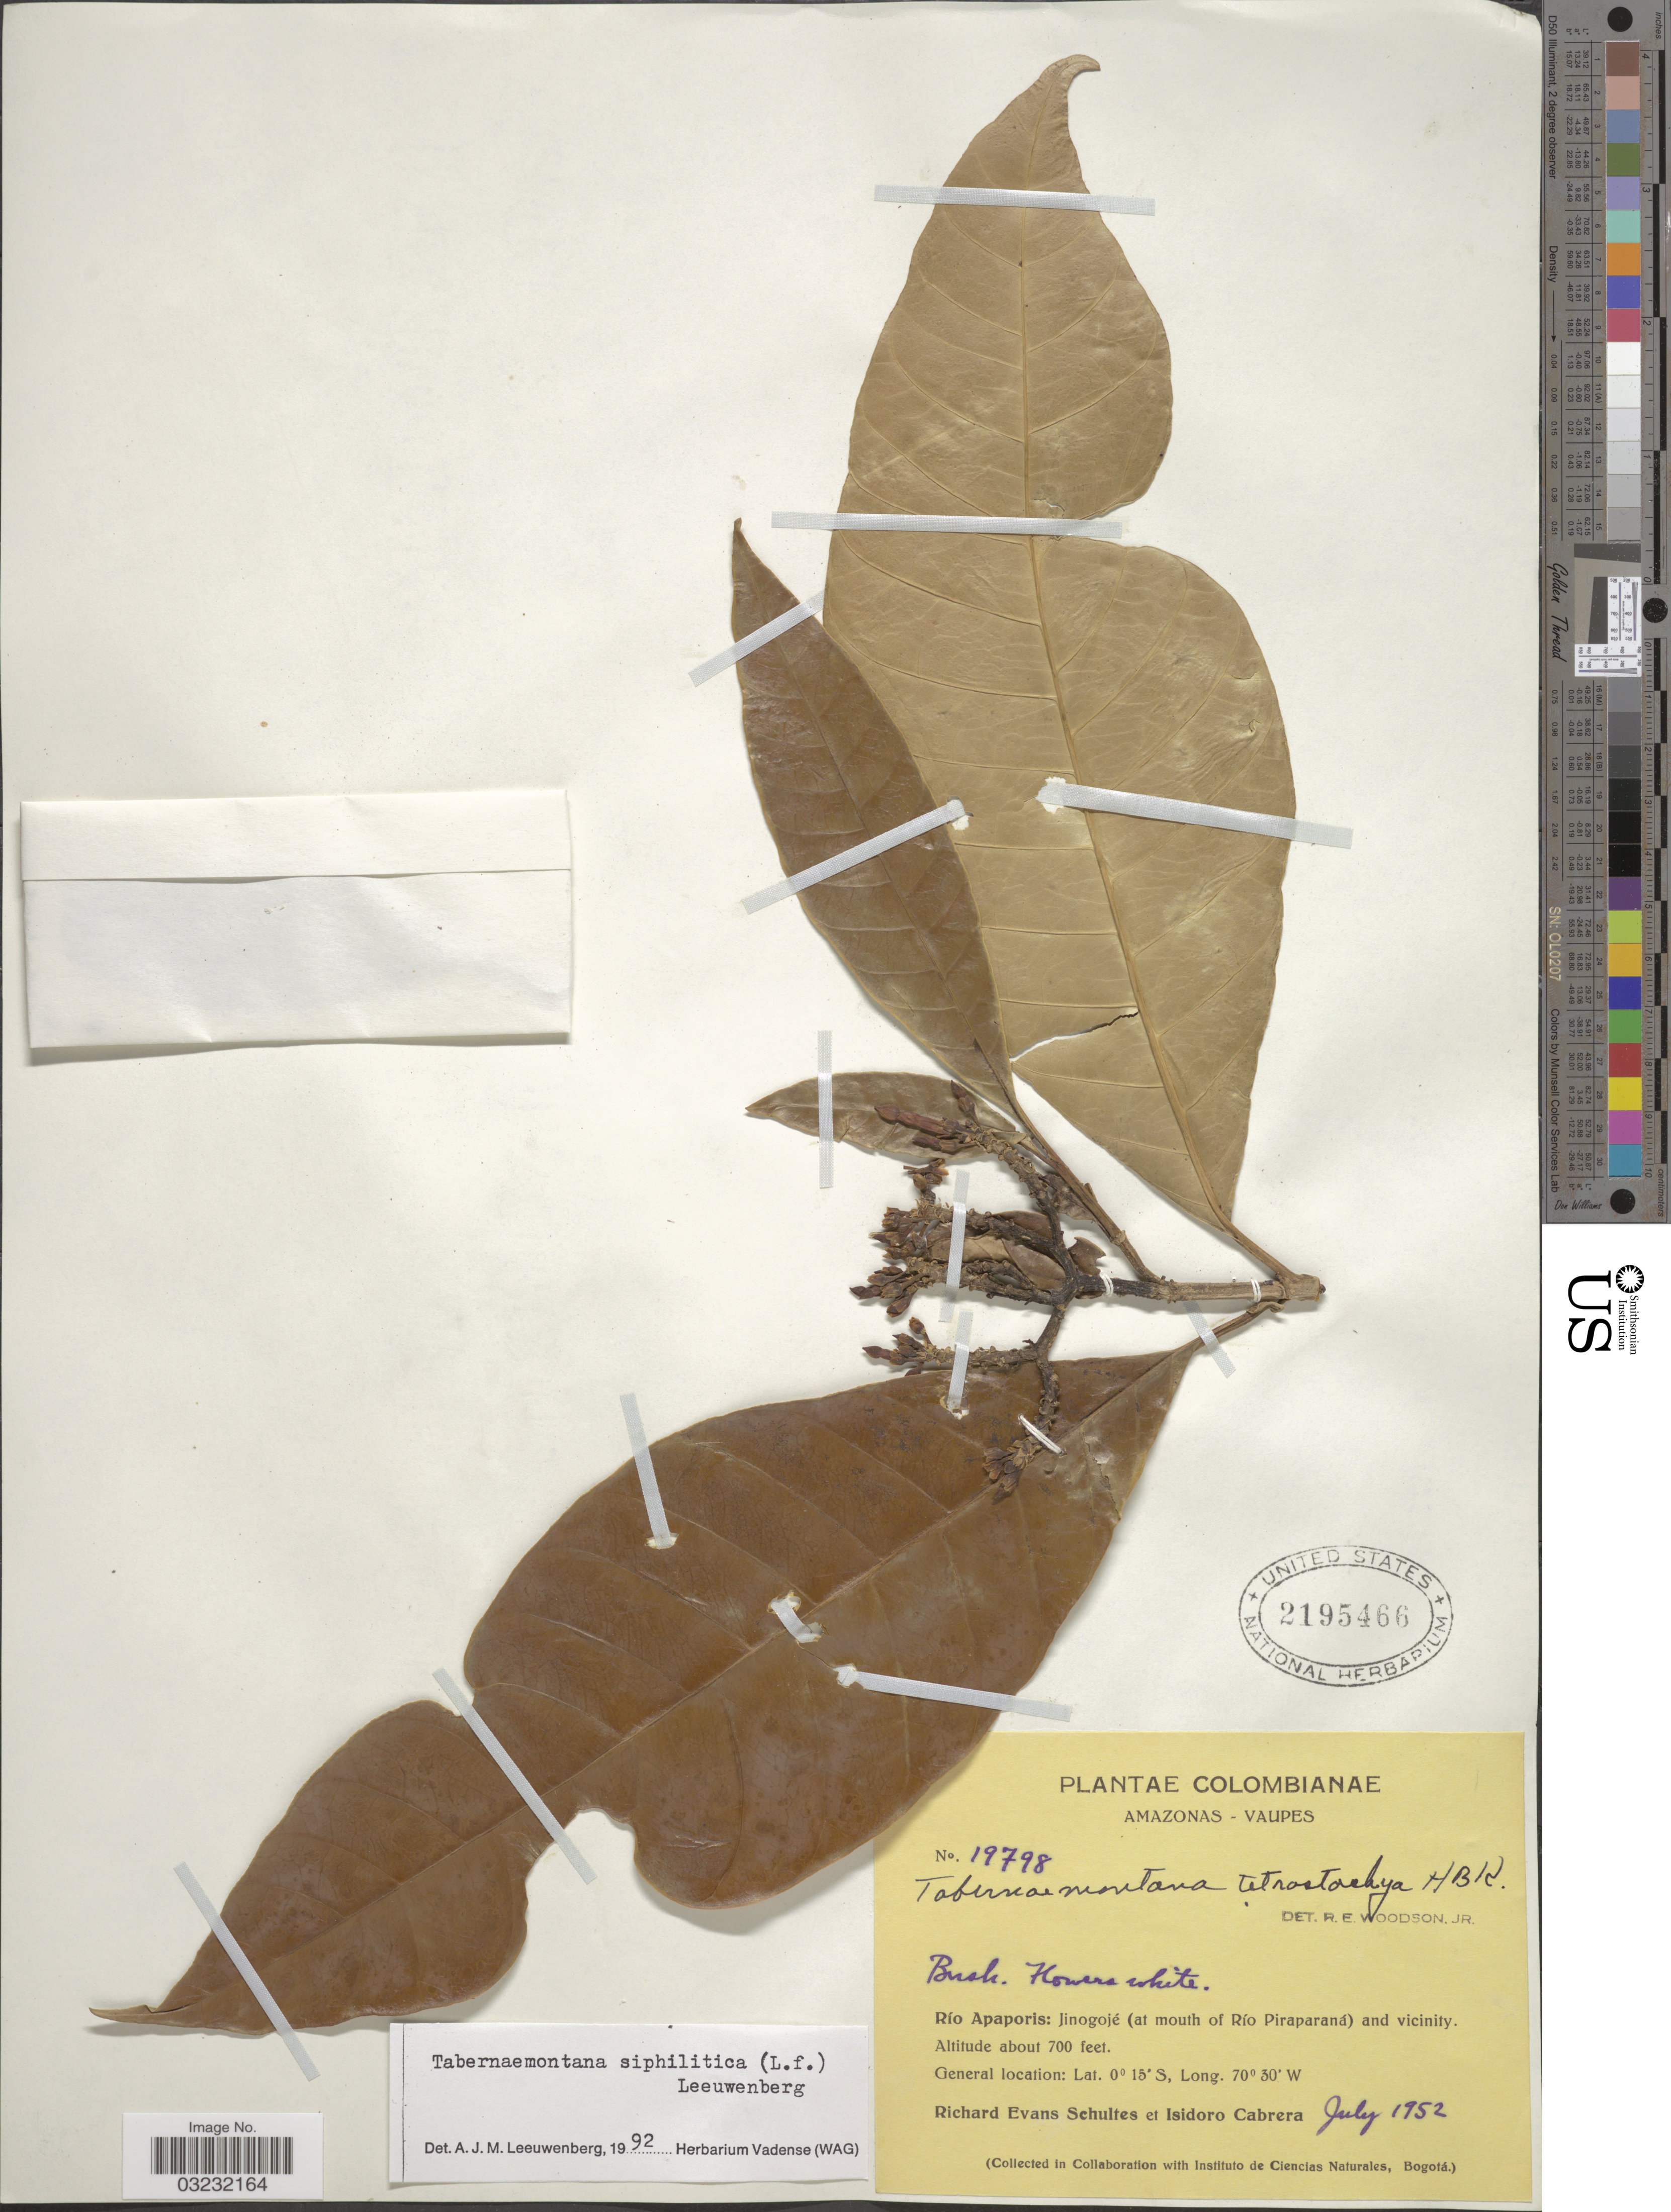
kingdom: Plantae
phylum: Tracheophyta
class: Magnoliopsida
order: Gentianales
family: Apocynaceae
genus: Tabernaemontana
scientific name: Tabernaemontana siphilitica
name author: (L. f.) Leeuwenb.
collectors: R. E. Schultes & I. Cabrera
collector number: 19798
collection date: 1952-07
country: Colombia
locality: Amazonas-Vaupes. Río Apaporis: Jinogojé (at mouth of Río Piraparaná) and vicinity.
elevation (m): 213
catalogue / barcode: US 2195466